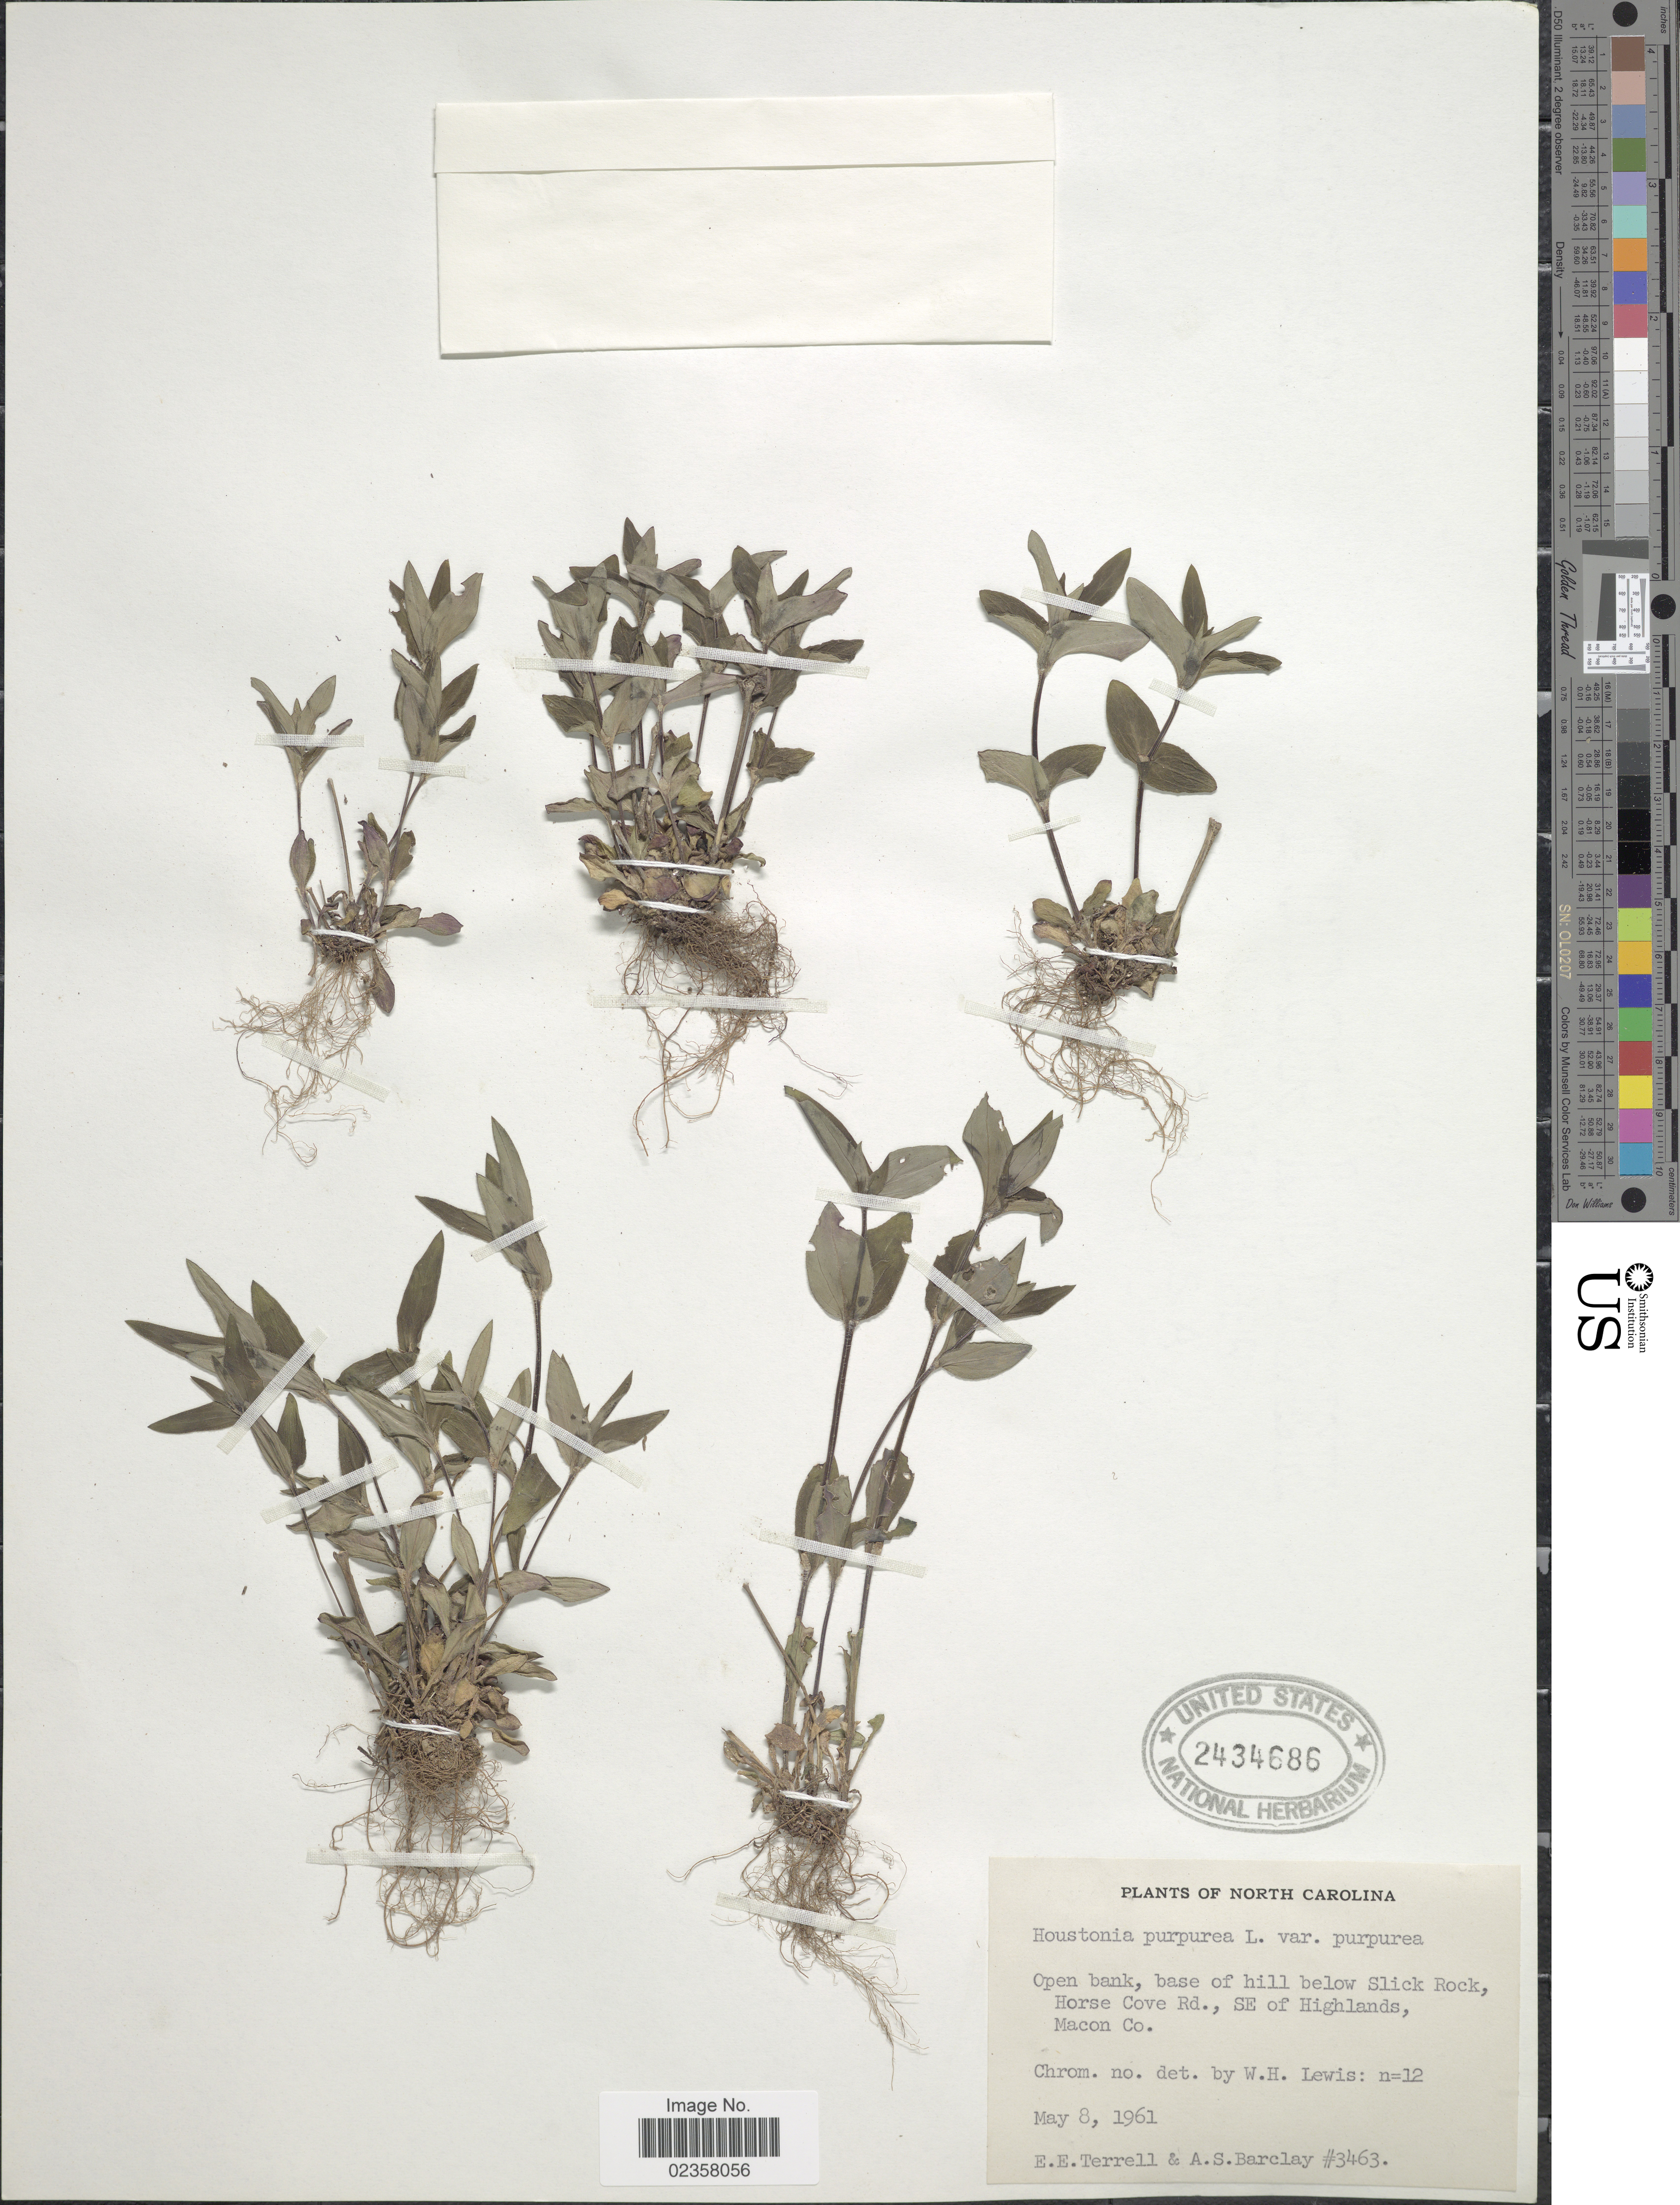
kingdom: Plantae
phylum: Tracheophyta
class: Magnoliopsida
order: Gentianales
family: Rubiaceae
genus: Houstonia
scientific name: Houstonia purpurea var. purpurea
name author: L.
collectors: E. E. Terrell & A. S. Barclay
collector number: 3463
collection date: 1961-05-08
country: United States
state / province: North Carolina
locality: Open bank, base of hill below Slick Rock, Horse Cove Rd., SE of Highlands, Macon Co.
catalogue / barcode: US 2434686